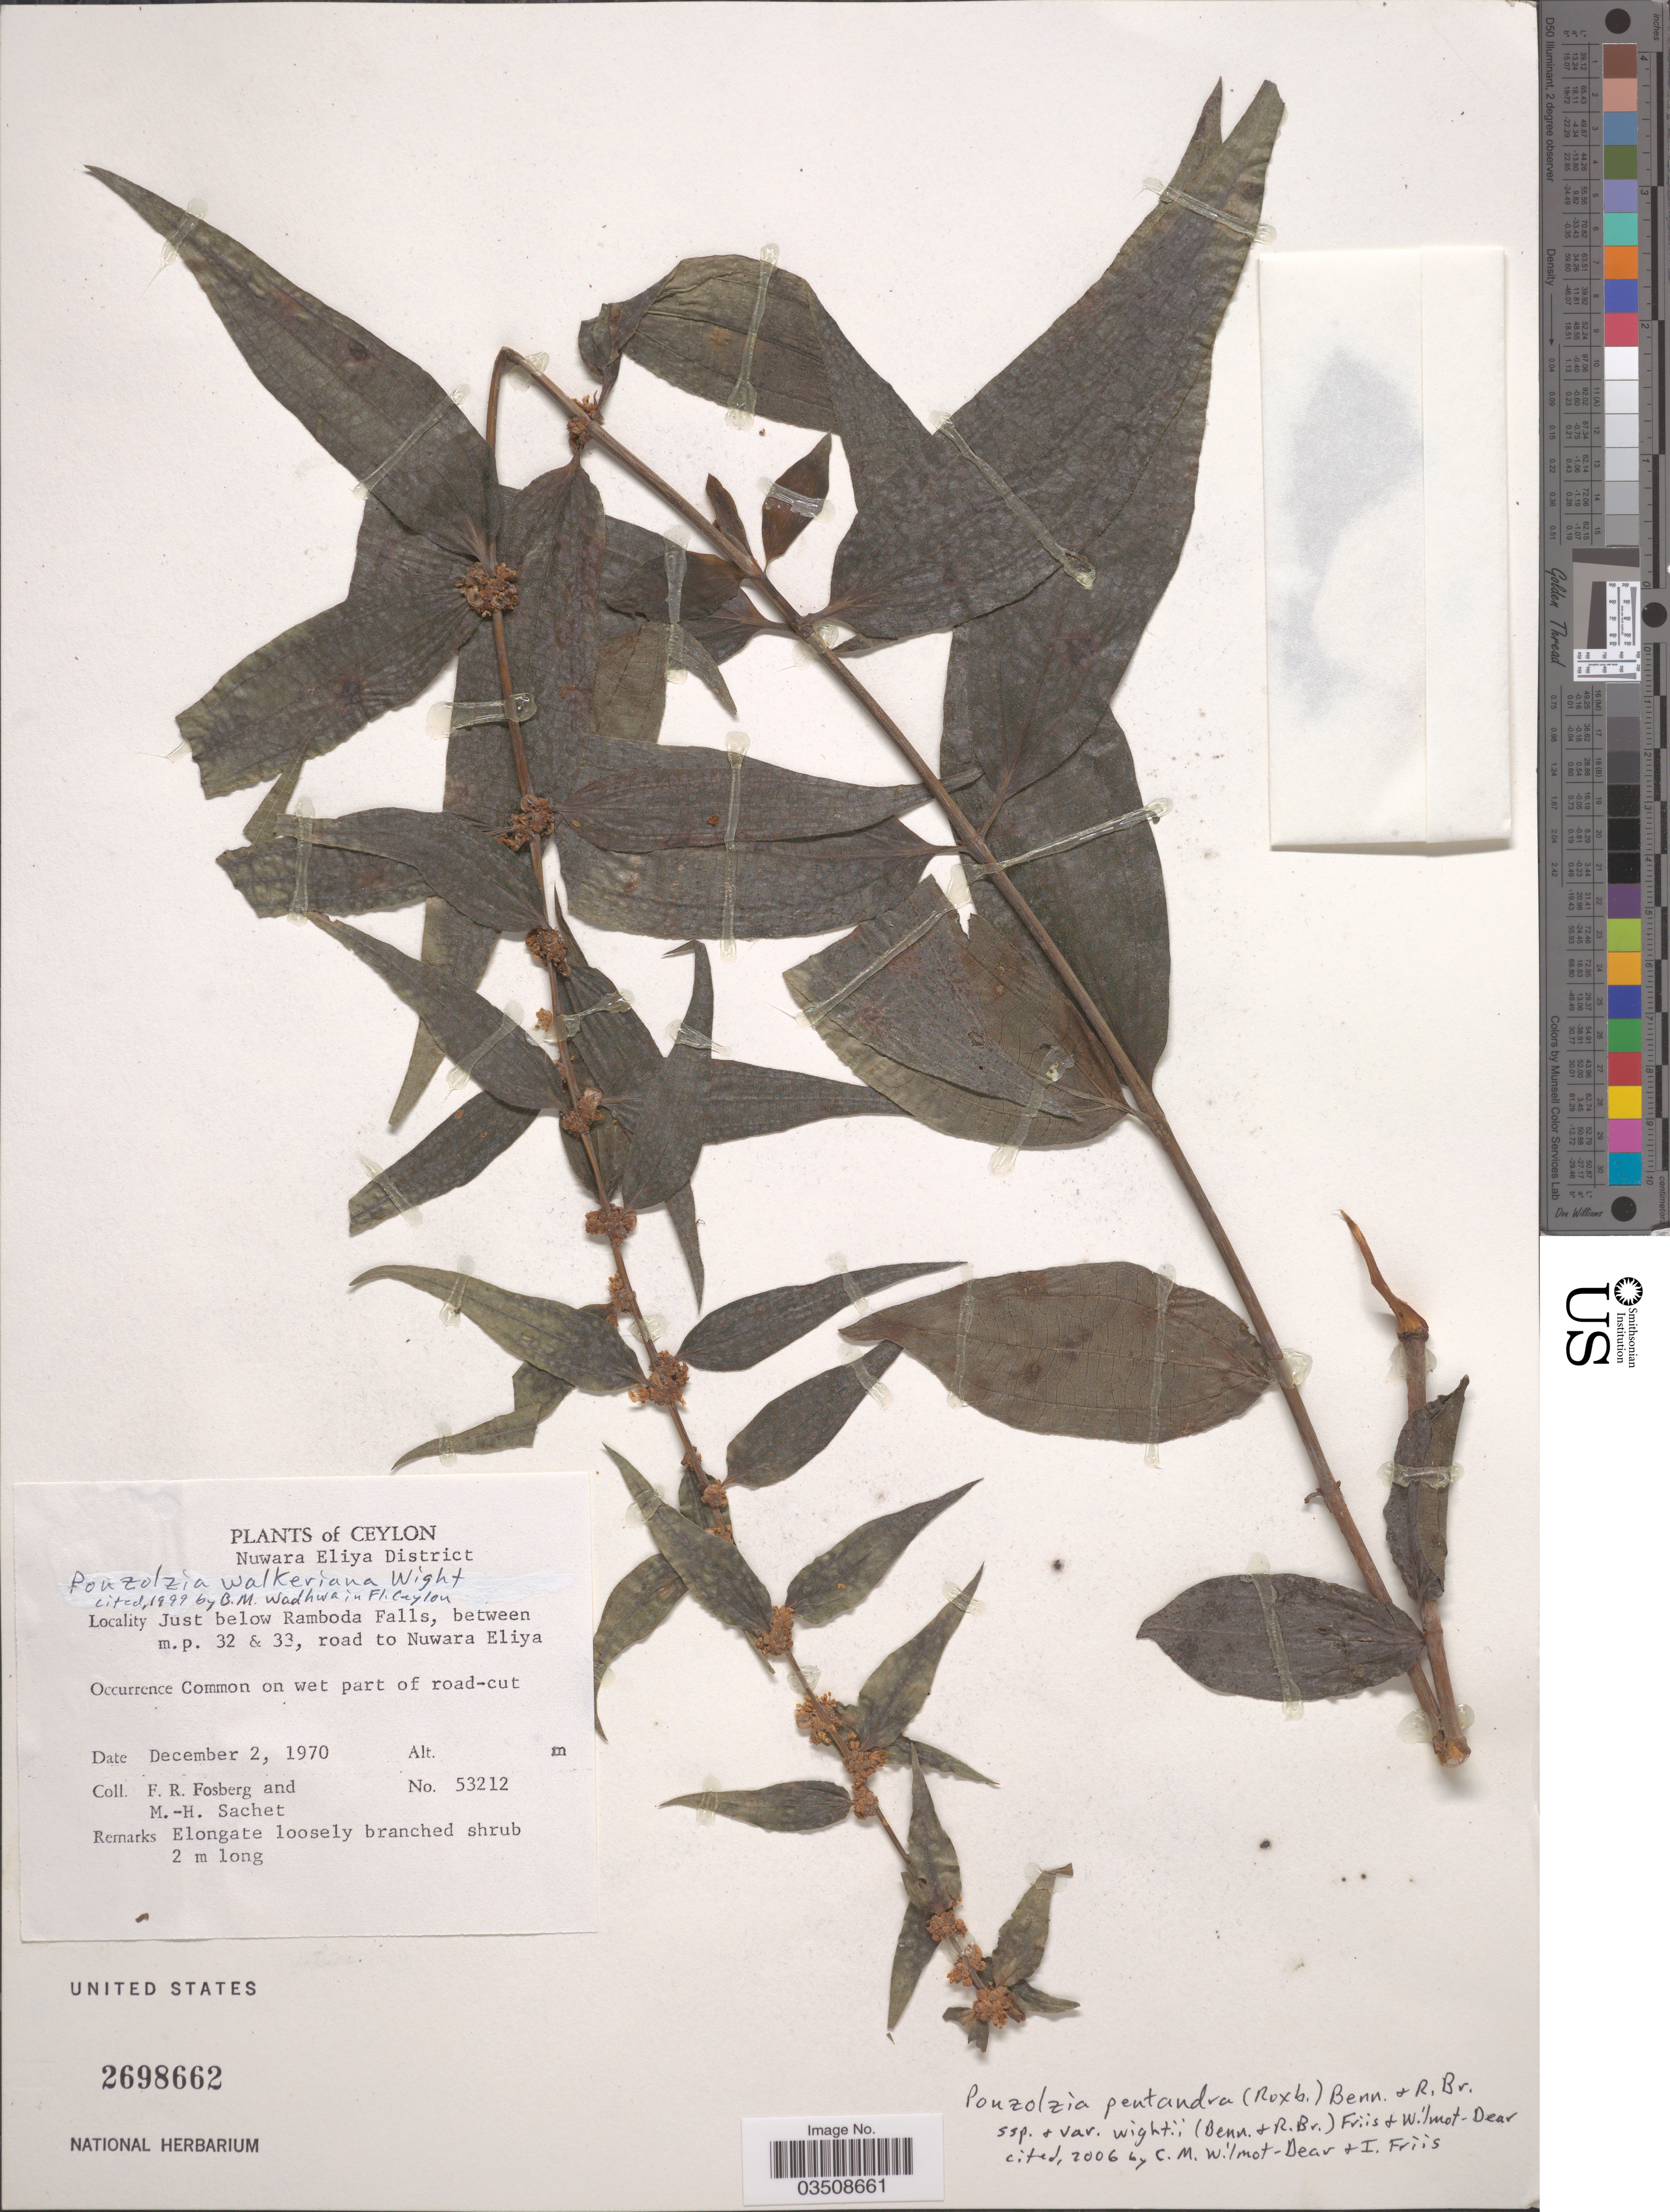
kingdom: Plantae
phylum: Tracheophyta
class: Magnoliopsida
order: Rosales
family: Urticaceae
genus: Gonostegia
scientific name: Gonostegia pentandra var. wightii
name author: (Benn.) Pull. & Karupp.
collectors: F. R. Fosberg & M.-H. Sachet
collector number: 53212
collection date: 1970-12-02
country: Sri Lanka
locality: Ceylon. Nuwara Eliya District. Just below Ramboda Falls, between m.p. 32 & 33, road to Nuwara Eliya.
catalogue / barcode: US 2698662